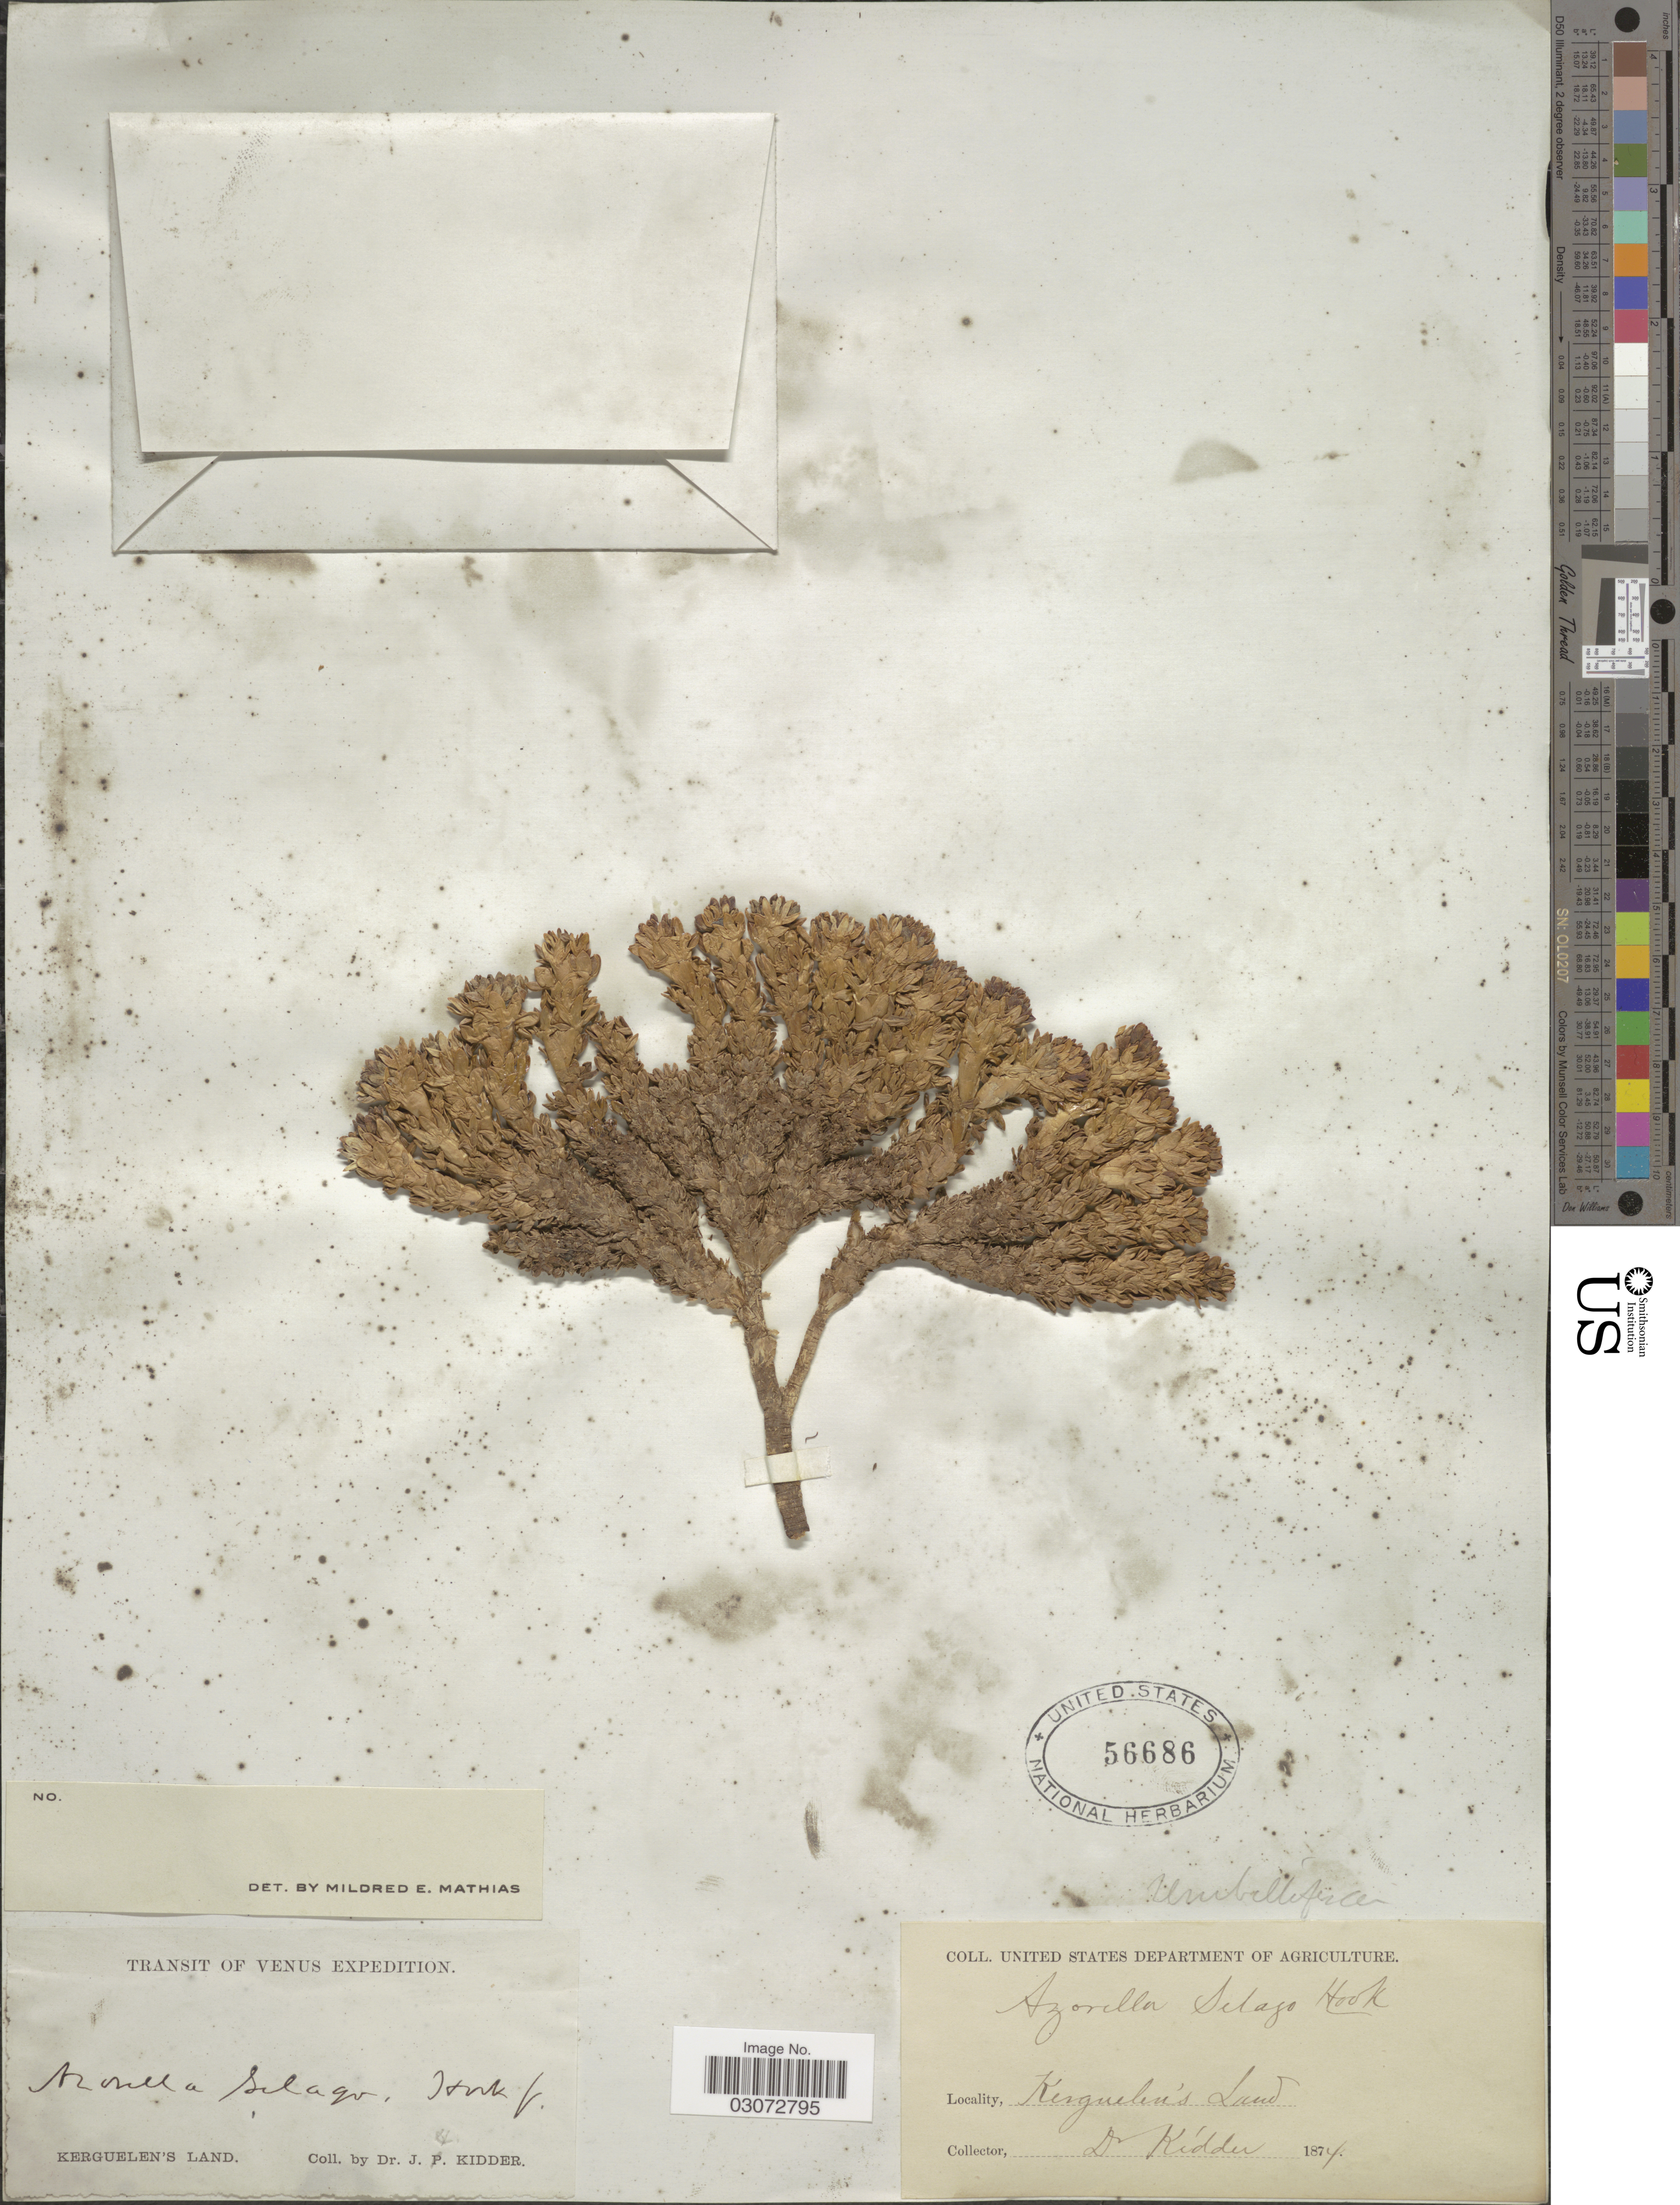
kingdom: Plantae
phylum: Tracheophyta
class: Magnoliopsida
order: Apiales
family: Apiaceae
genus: Azorella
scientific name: Azorella selago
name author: Hook. f.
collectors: J. Kidder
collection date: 1874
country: French Southern Territories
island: Kerguelen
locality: Kerguelen's Land.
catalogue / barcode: US 56686